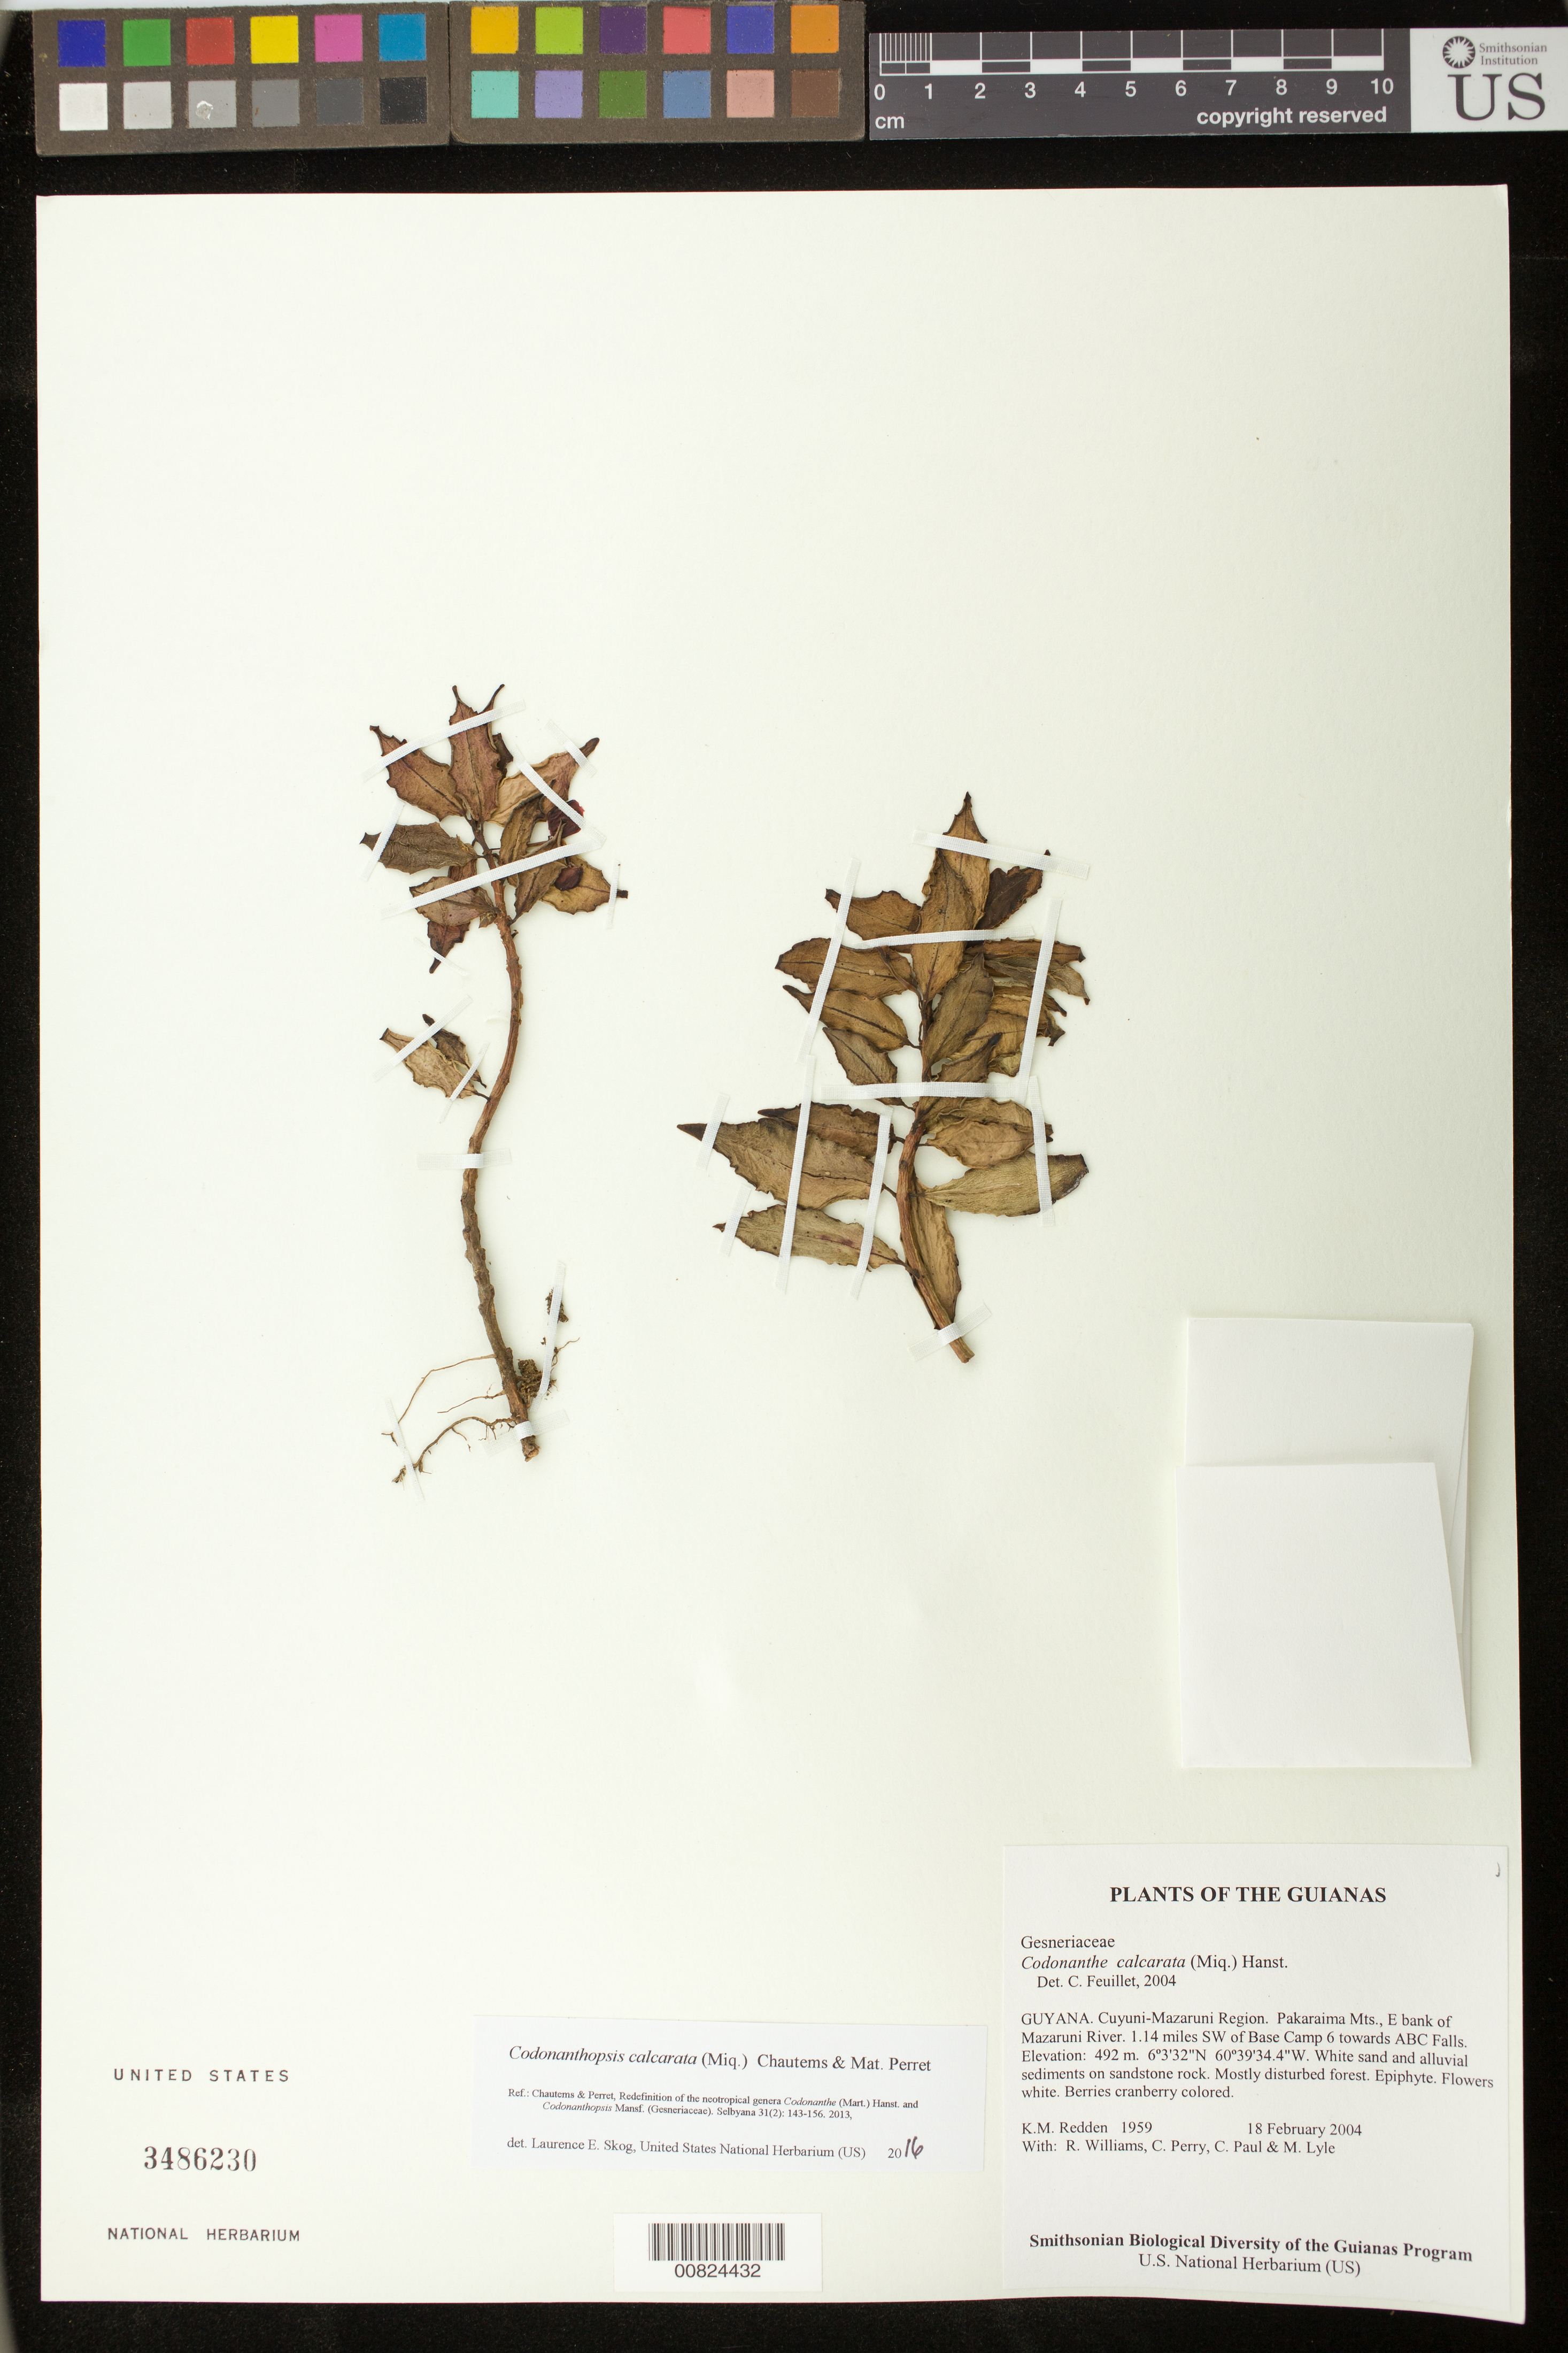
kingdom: Plantae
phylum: Tracheophyta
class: Magnoliopsida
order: Lamiales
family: Gesneriaceae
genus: Codonanthopsis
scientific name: Codonanthopsis calcarata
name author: (Miq.) Chautems & Mat.Perret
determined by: Skog, Laurence E.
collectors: K. M. Redden & et al.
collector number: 1959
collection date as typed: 18 Feb 2004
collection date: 2004-02-18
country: Guyana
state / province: Cuyuni-Mazaruni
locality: Pakaraima Mts., E bank of Mazaruni River. 1.14 miles SW of Base Camp 6 towards ABC Falls.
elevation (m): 492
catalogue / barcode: US 3486230